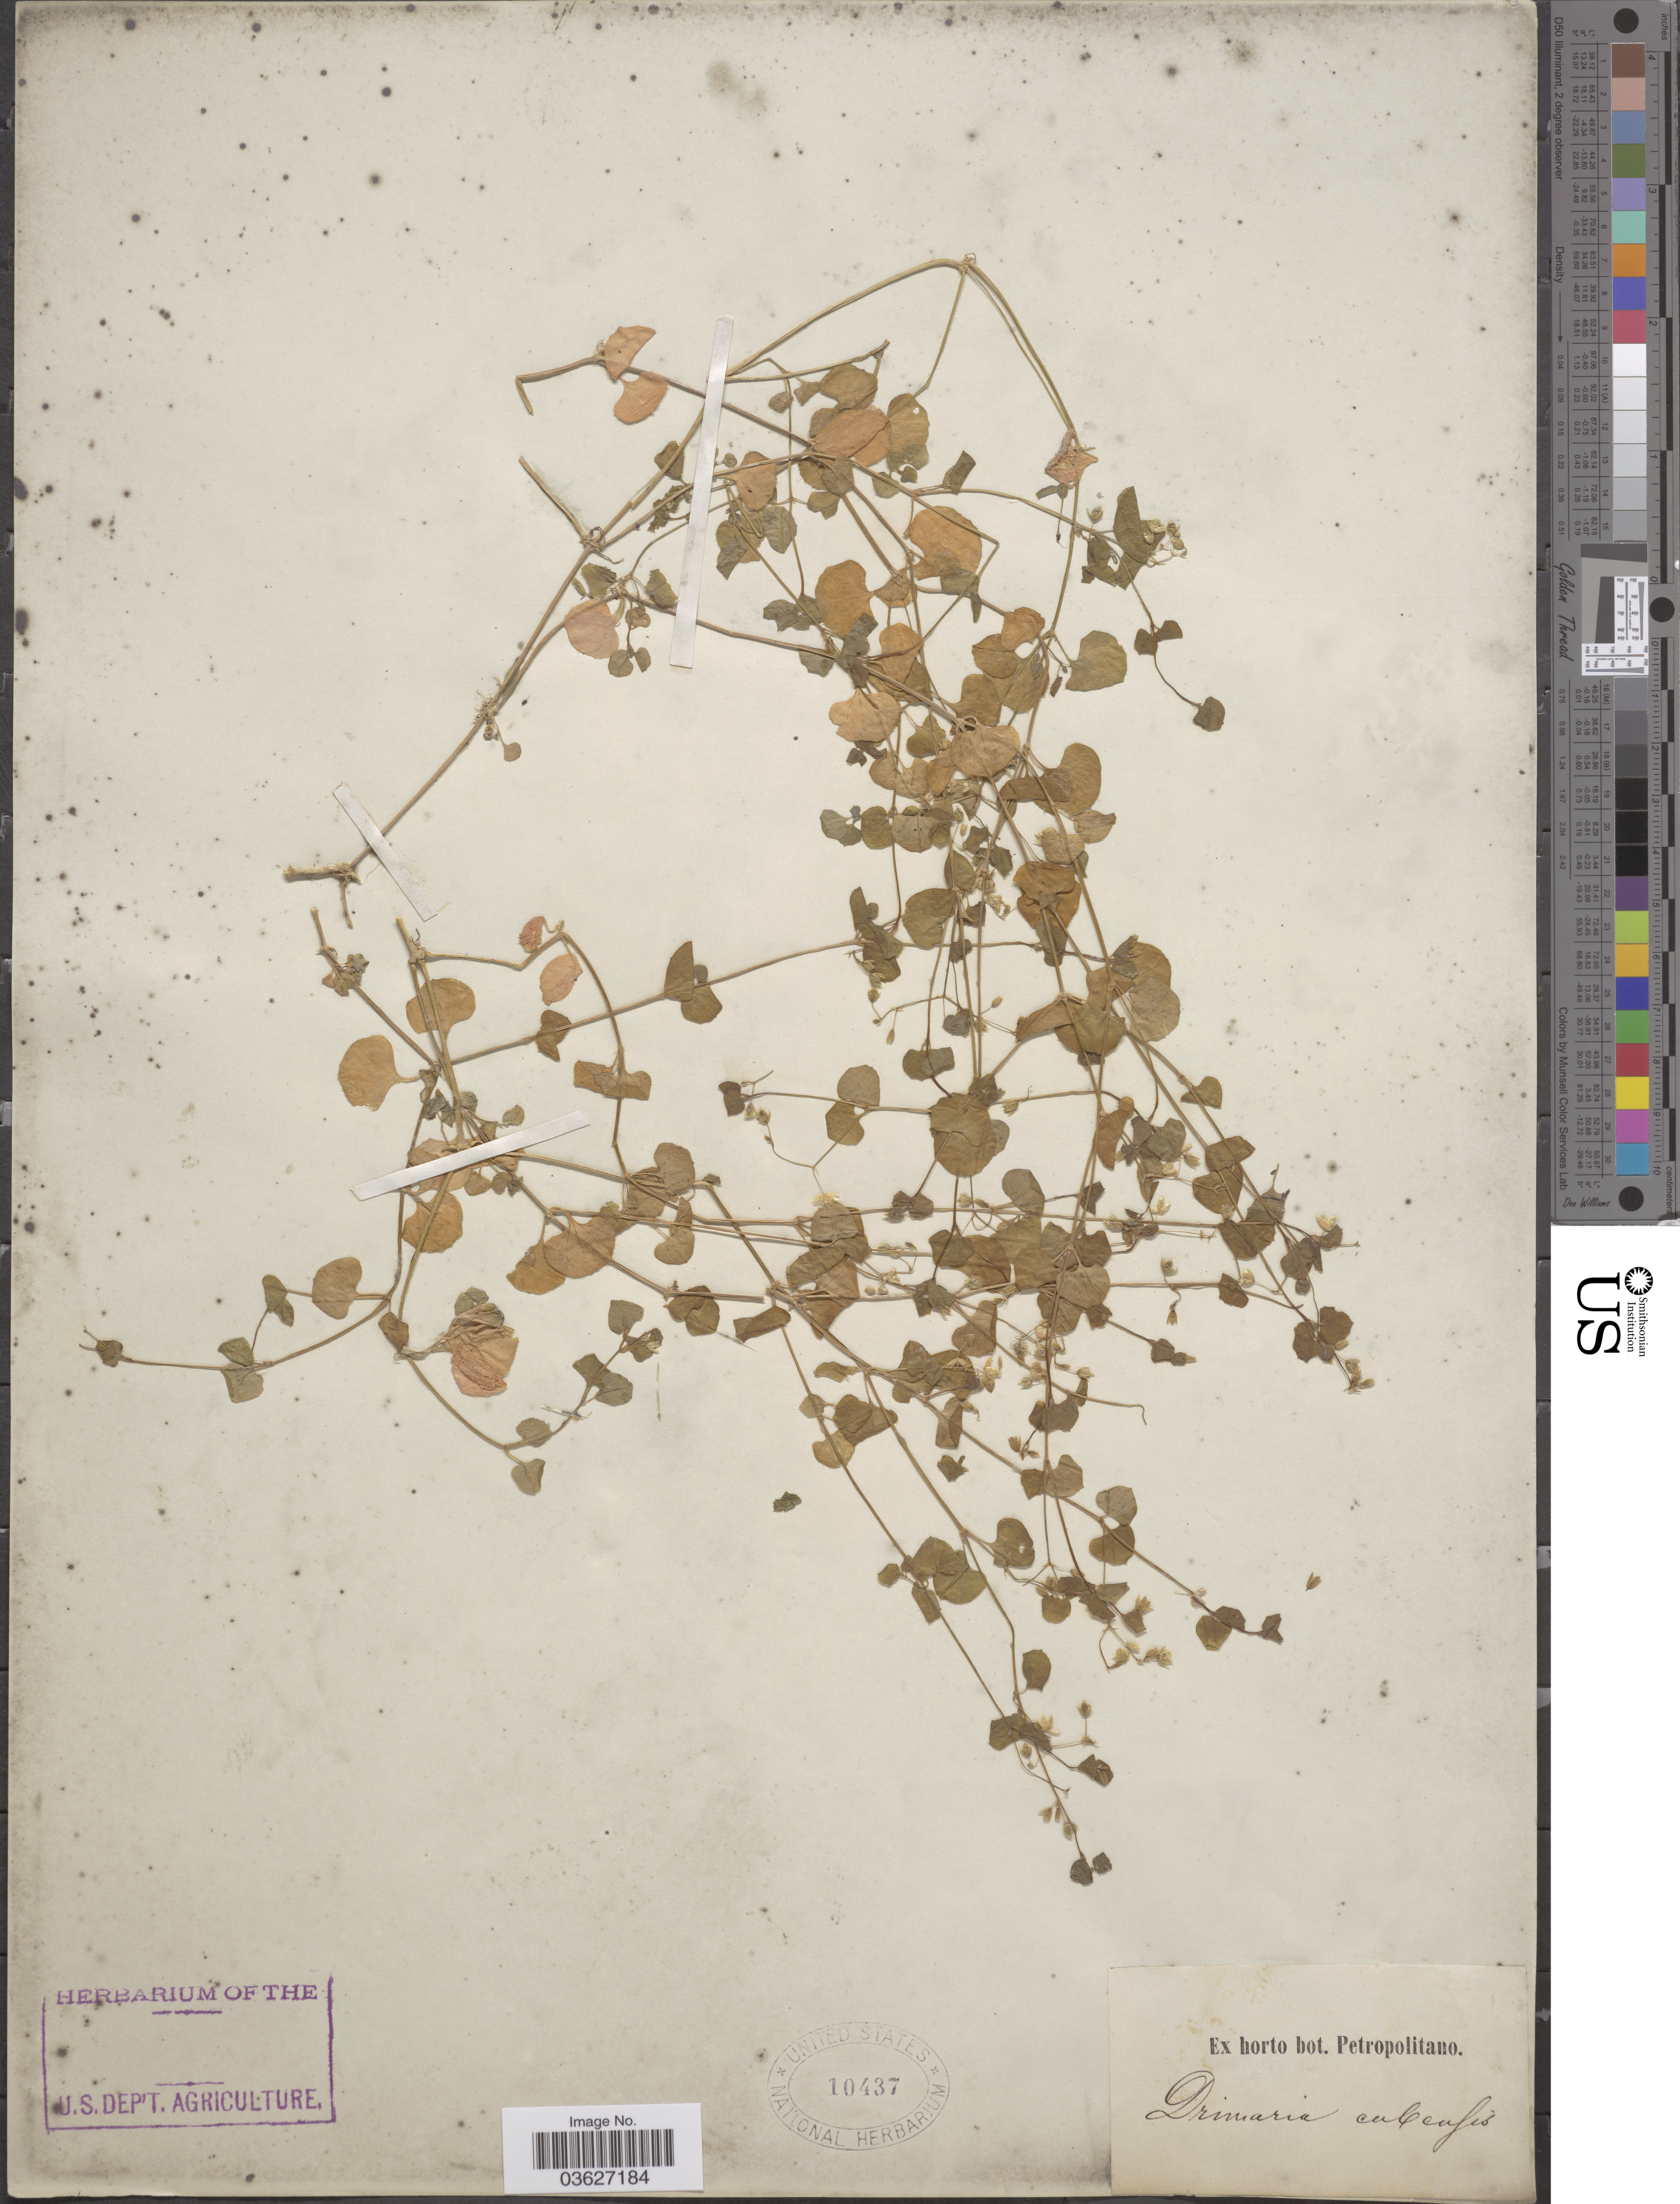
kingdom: Plantae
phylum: Tracheophyta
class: Magnoliopsida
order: Caryophyllales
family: Caryophyllaceae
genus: Drymaria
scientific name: Drymaria sp.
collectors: ex Horto Bot. Petropolitano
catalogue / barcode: US 10437